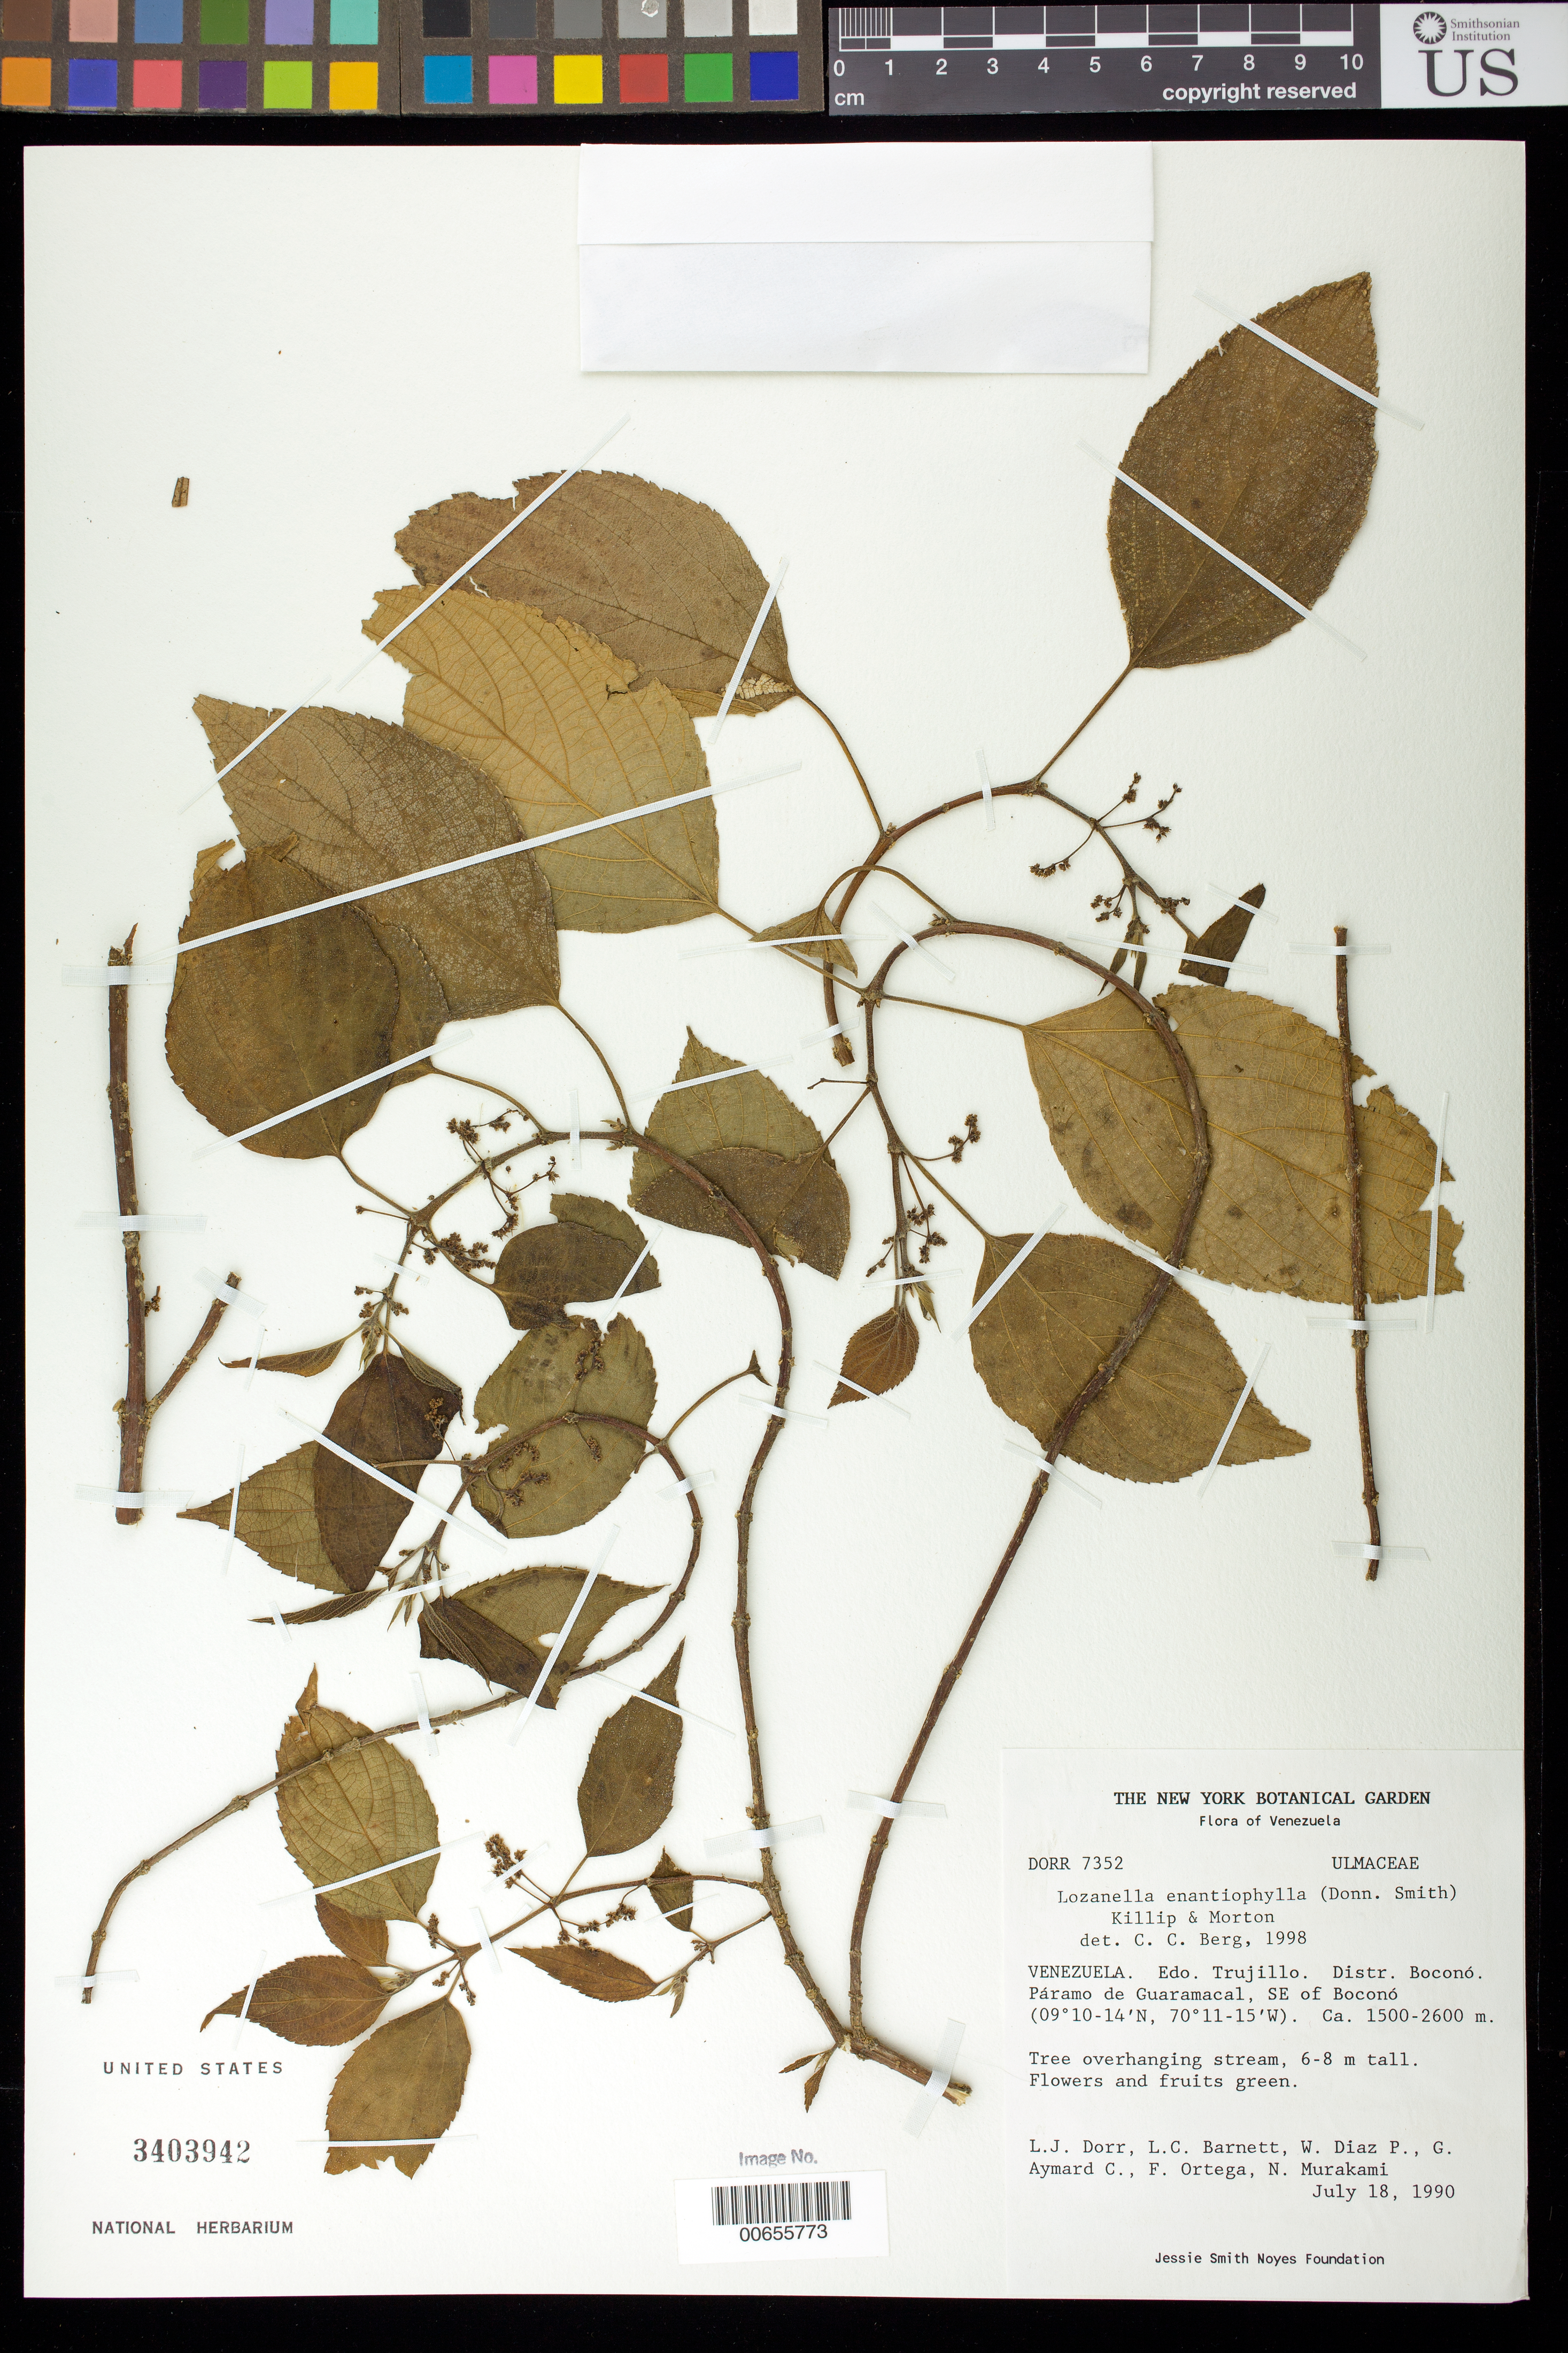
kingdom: Plantae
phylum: Tracheophyta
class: Magnoliopsida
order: Rosales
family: Cannabaceae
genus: Lozanella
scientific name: Lozanella enantiophylla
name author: (Donn. Sm.) Killip & C.V. Morton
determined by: Dorr, L. J., (BOT), Smithsonian Institution - National Museum of Natural History (UNITED STATES)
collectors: L. J. Dorr, L. C. Barnett, W. Díaz P., G. A. Aymard, F. J. Ortega & N. Murakami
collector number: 7352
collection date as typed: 18 Jul 1990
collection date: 1990-07-18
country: Venezuela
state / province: Trujillo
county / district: Boconó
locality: Páramo de Guaramacal, SE of Boconó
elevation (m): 1500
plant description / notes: PORT, US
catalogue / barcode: US 3403942